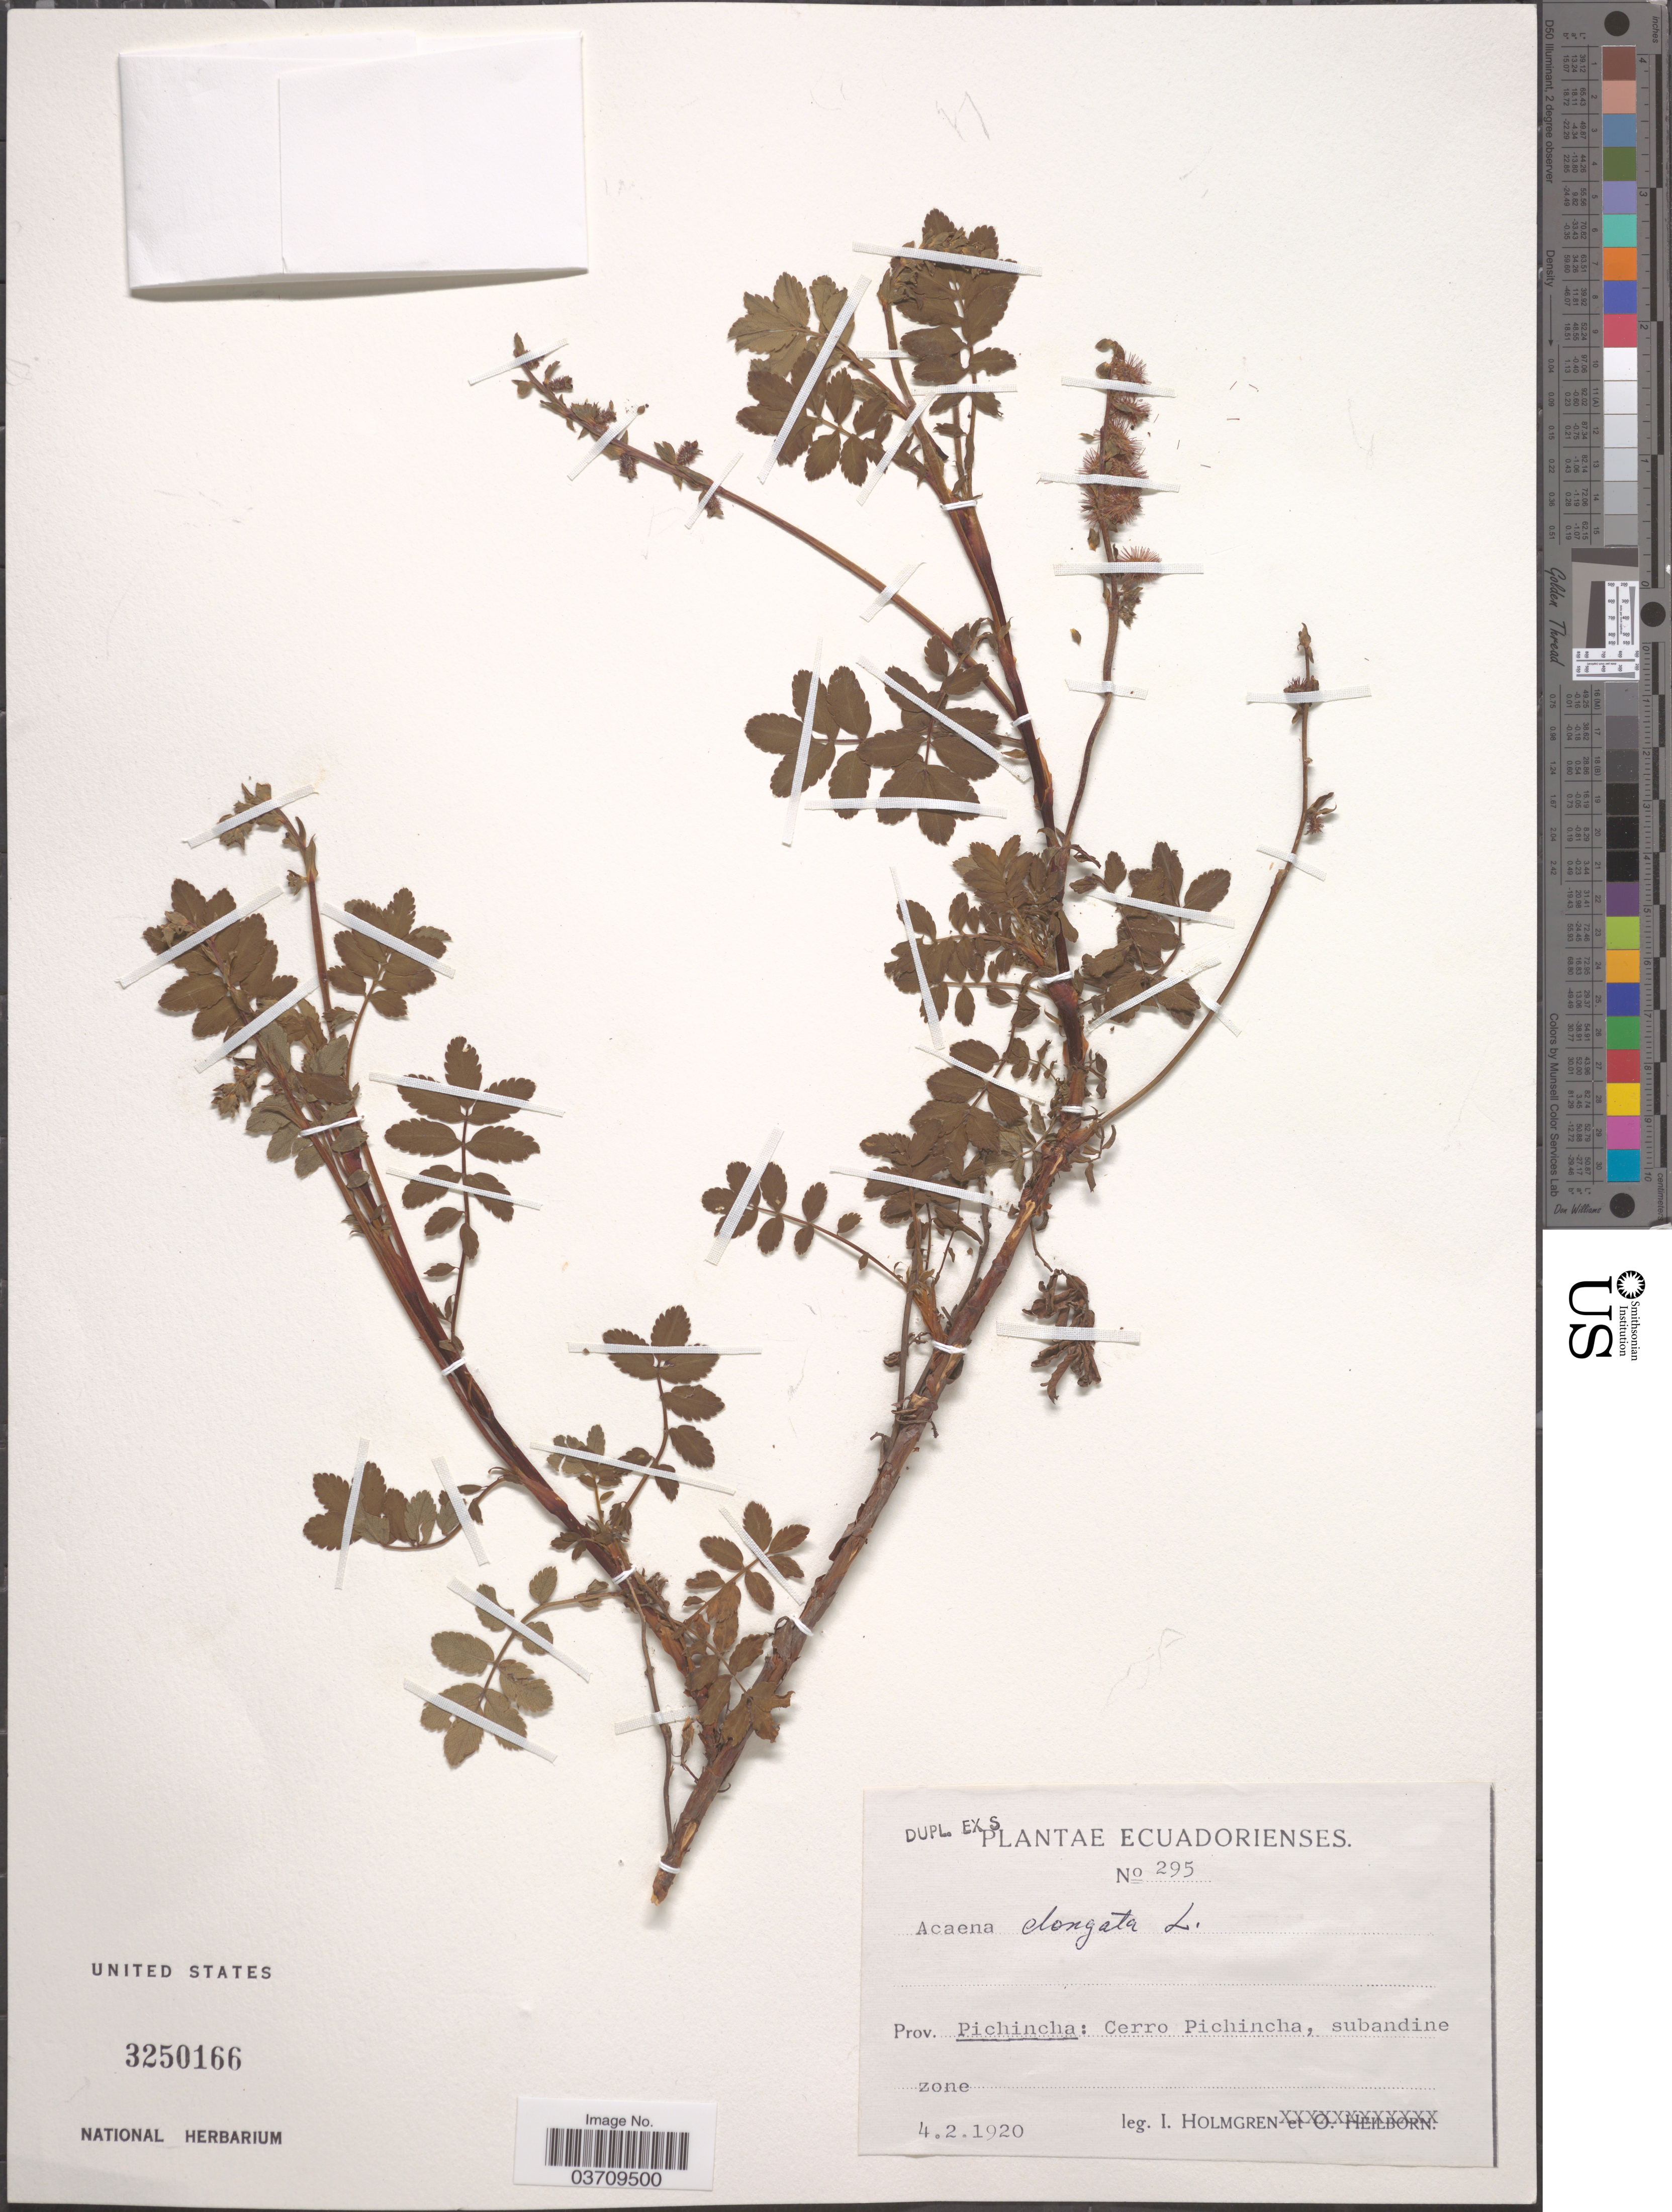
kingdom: Plantae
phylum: Tracheophyta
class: Magnoliopsida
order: Rosales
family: Rosaceae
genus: Acaena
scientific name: Acaena elongata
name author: L.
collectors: I. Holmgren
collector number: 295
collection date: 1920-02-04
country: Ecuador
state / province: Pichincha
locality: Cerro Pichincha, subandine zone.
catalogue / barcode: US 3250166